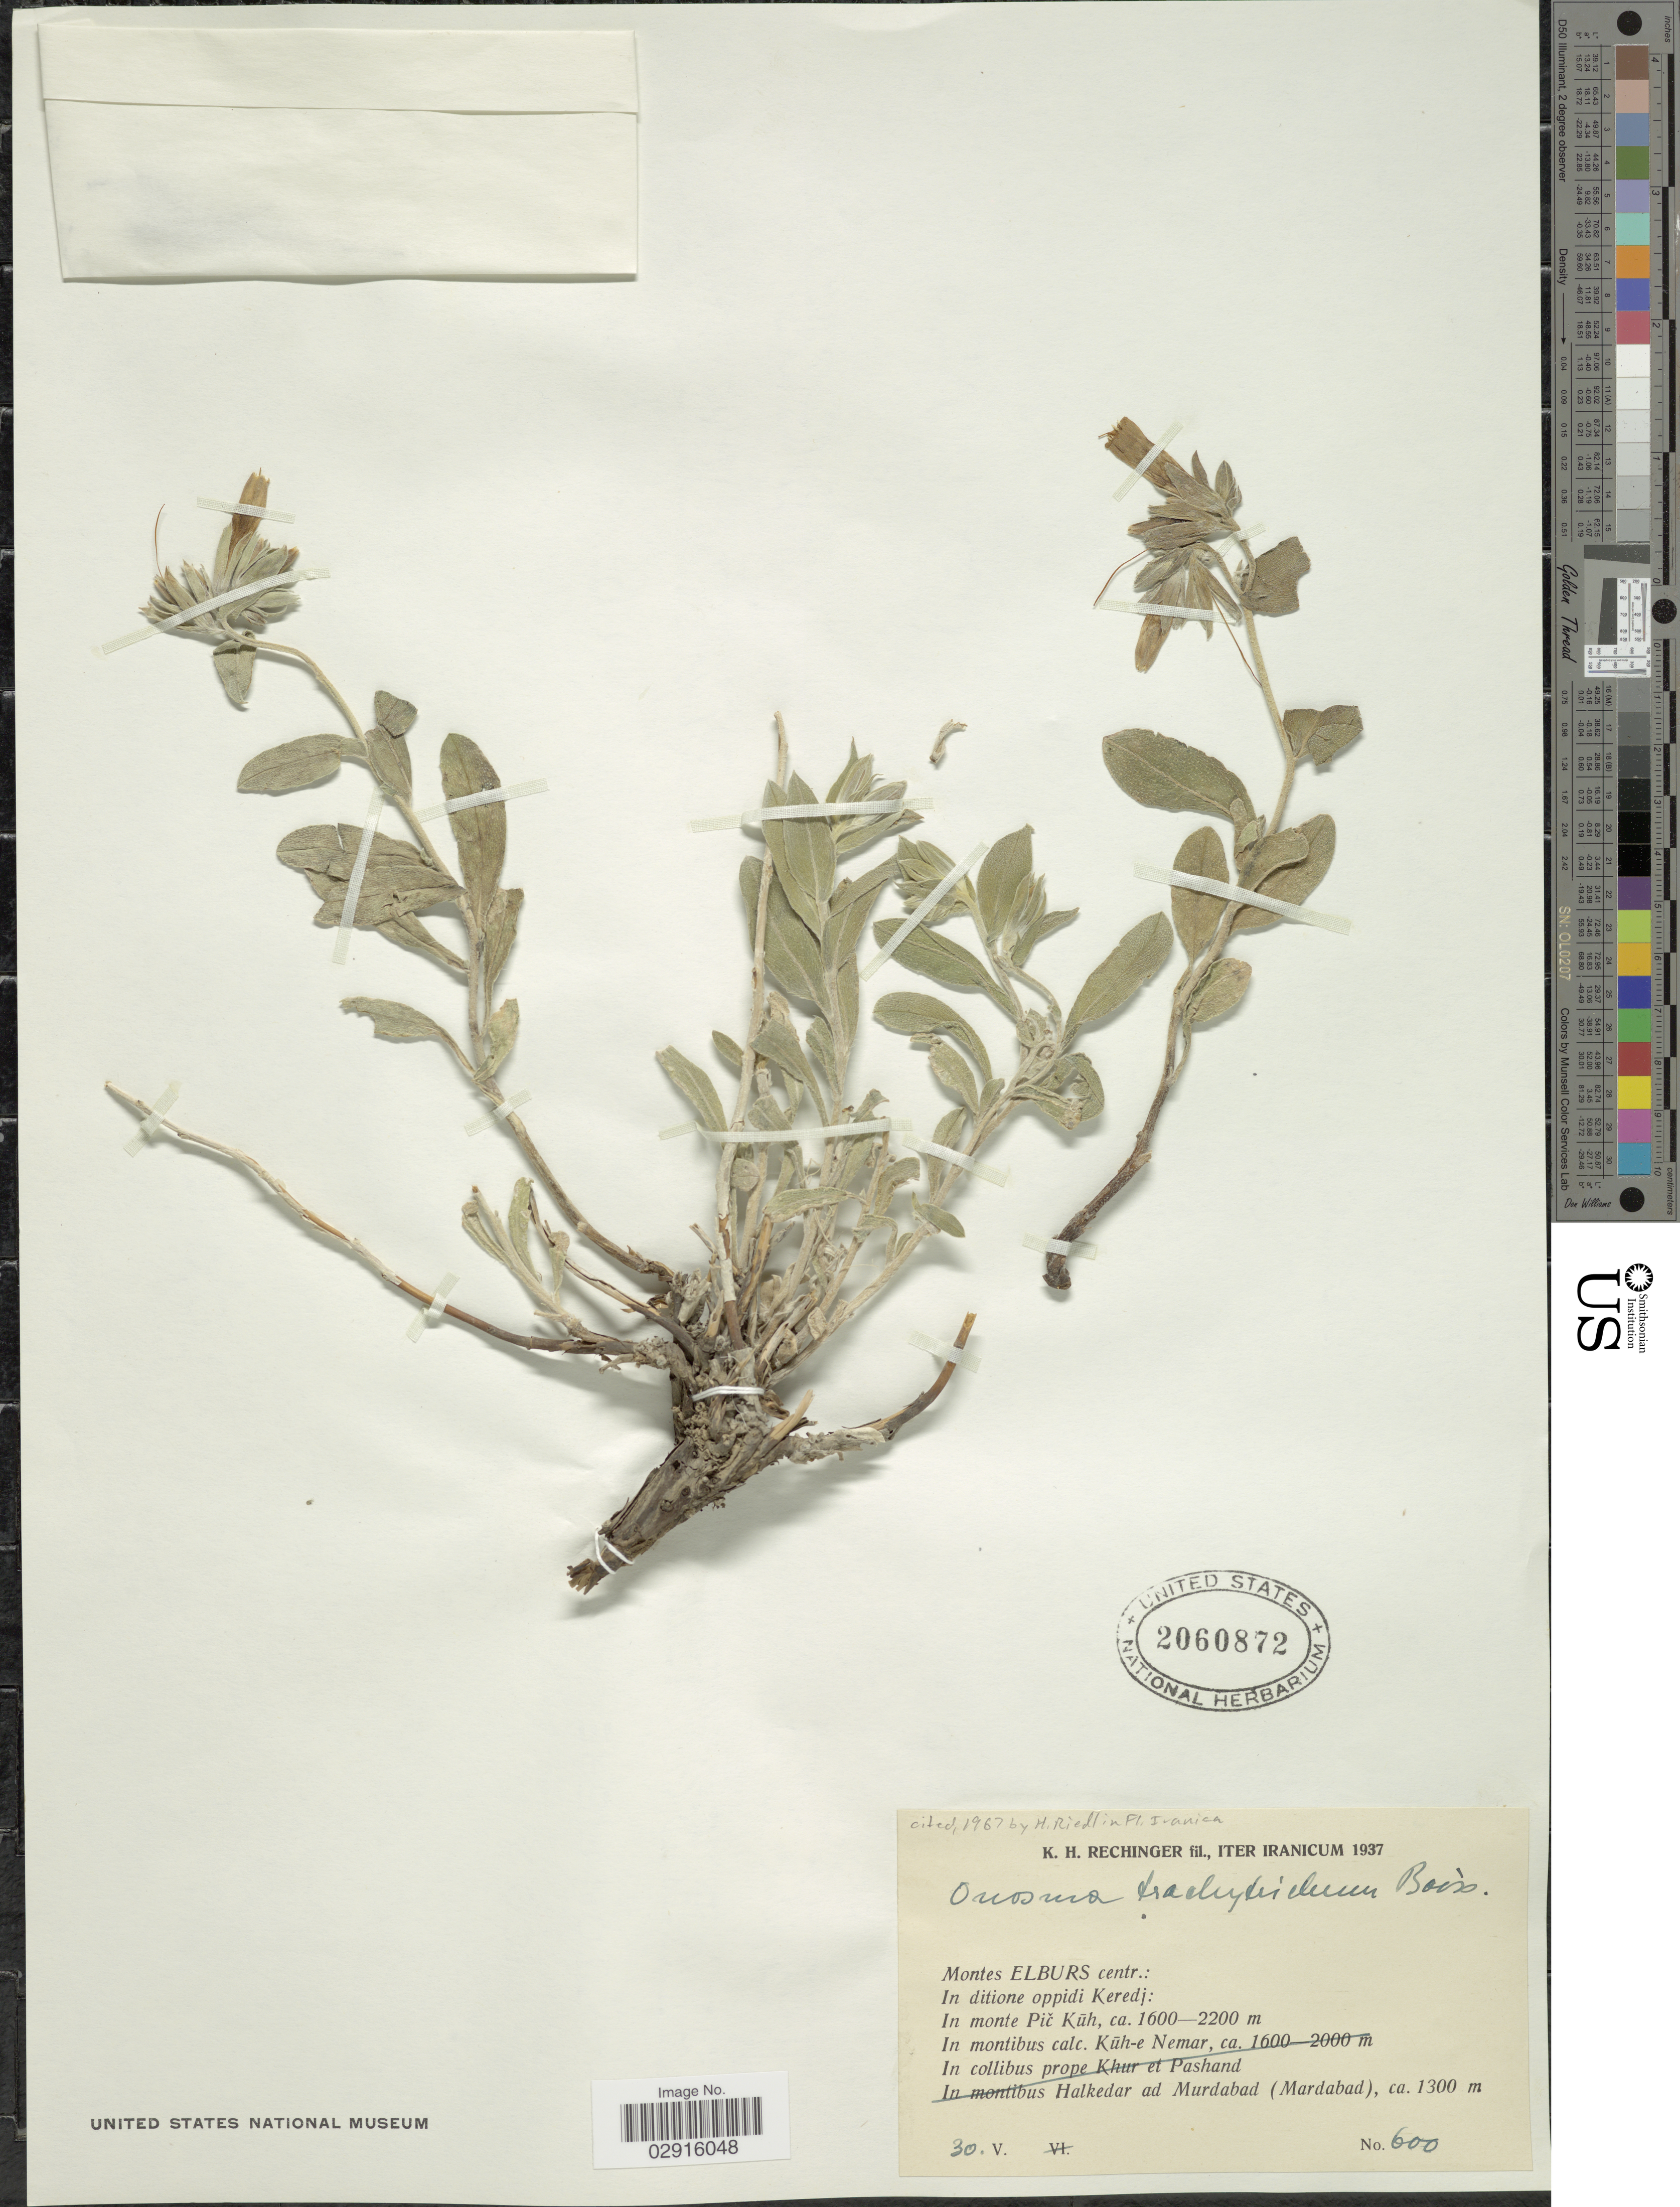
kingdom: Plantae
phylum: Tracheophyta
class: Magnoliopsida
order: Boraginales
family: Boraginaceae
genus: Onosma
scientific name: Onosma trachytricha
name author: Boiss.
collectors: K. H. Rechinger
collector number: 600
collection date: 1937-05-30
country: Iran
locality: Montes Elburs centr., In ditione oppidi Keredj, In monte Pic Küh.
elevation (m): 1600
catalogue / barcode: US 2060872